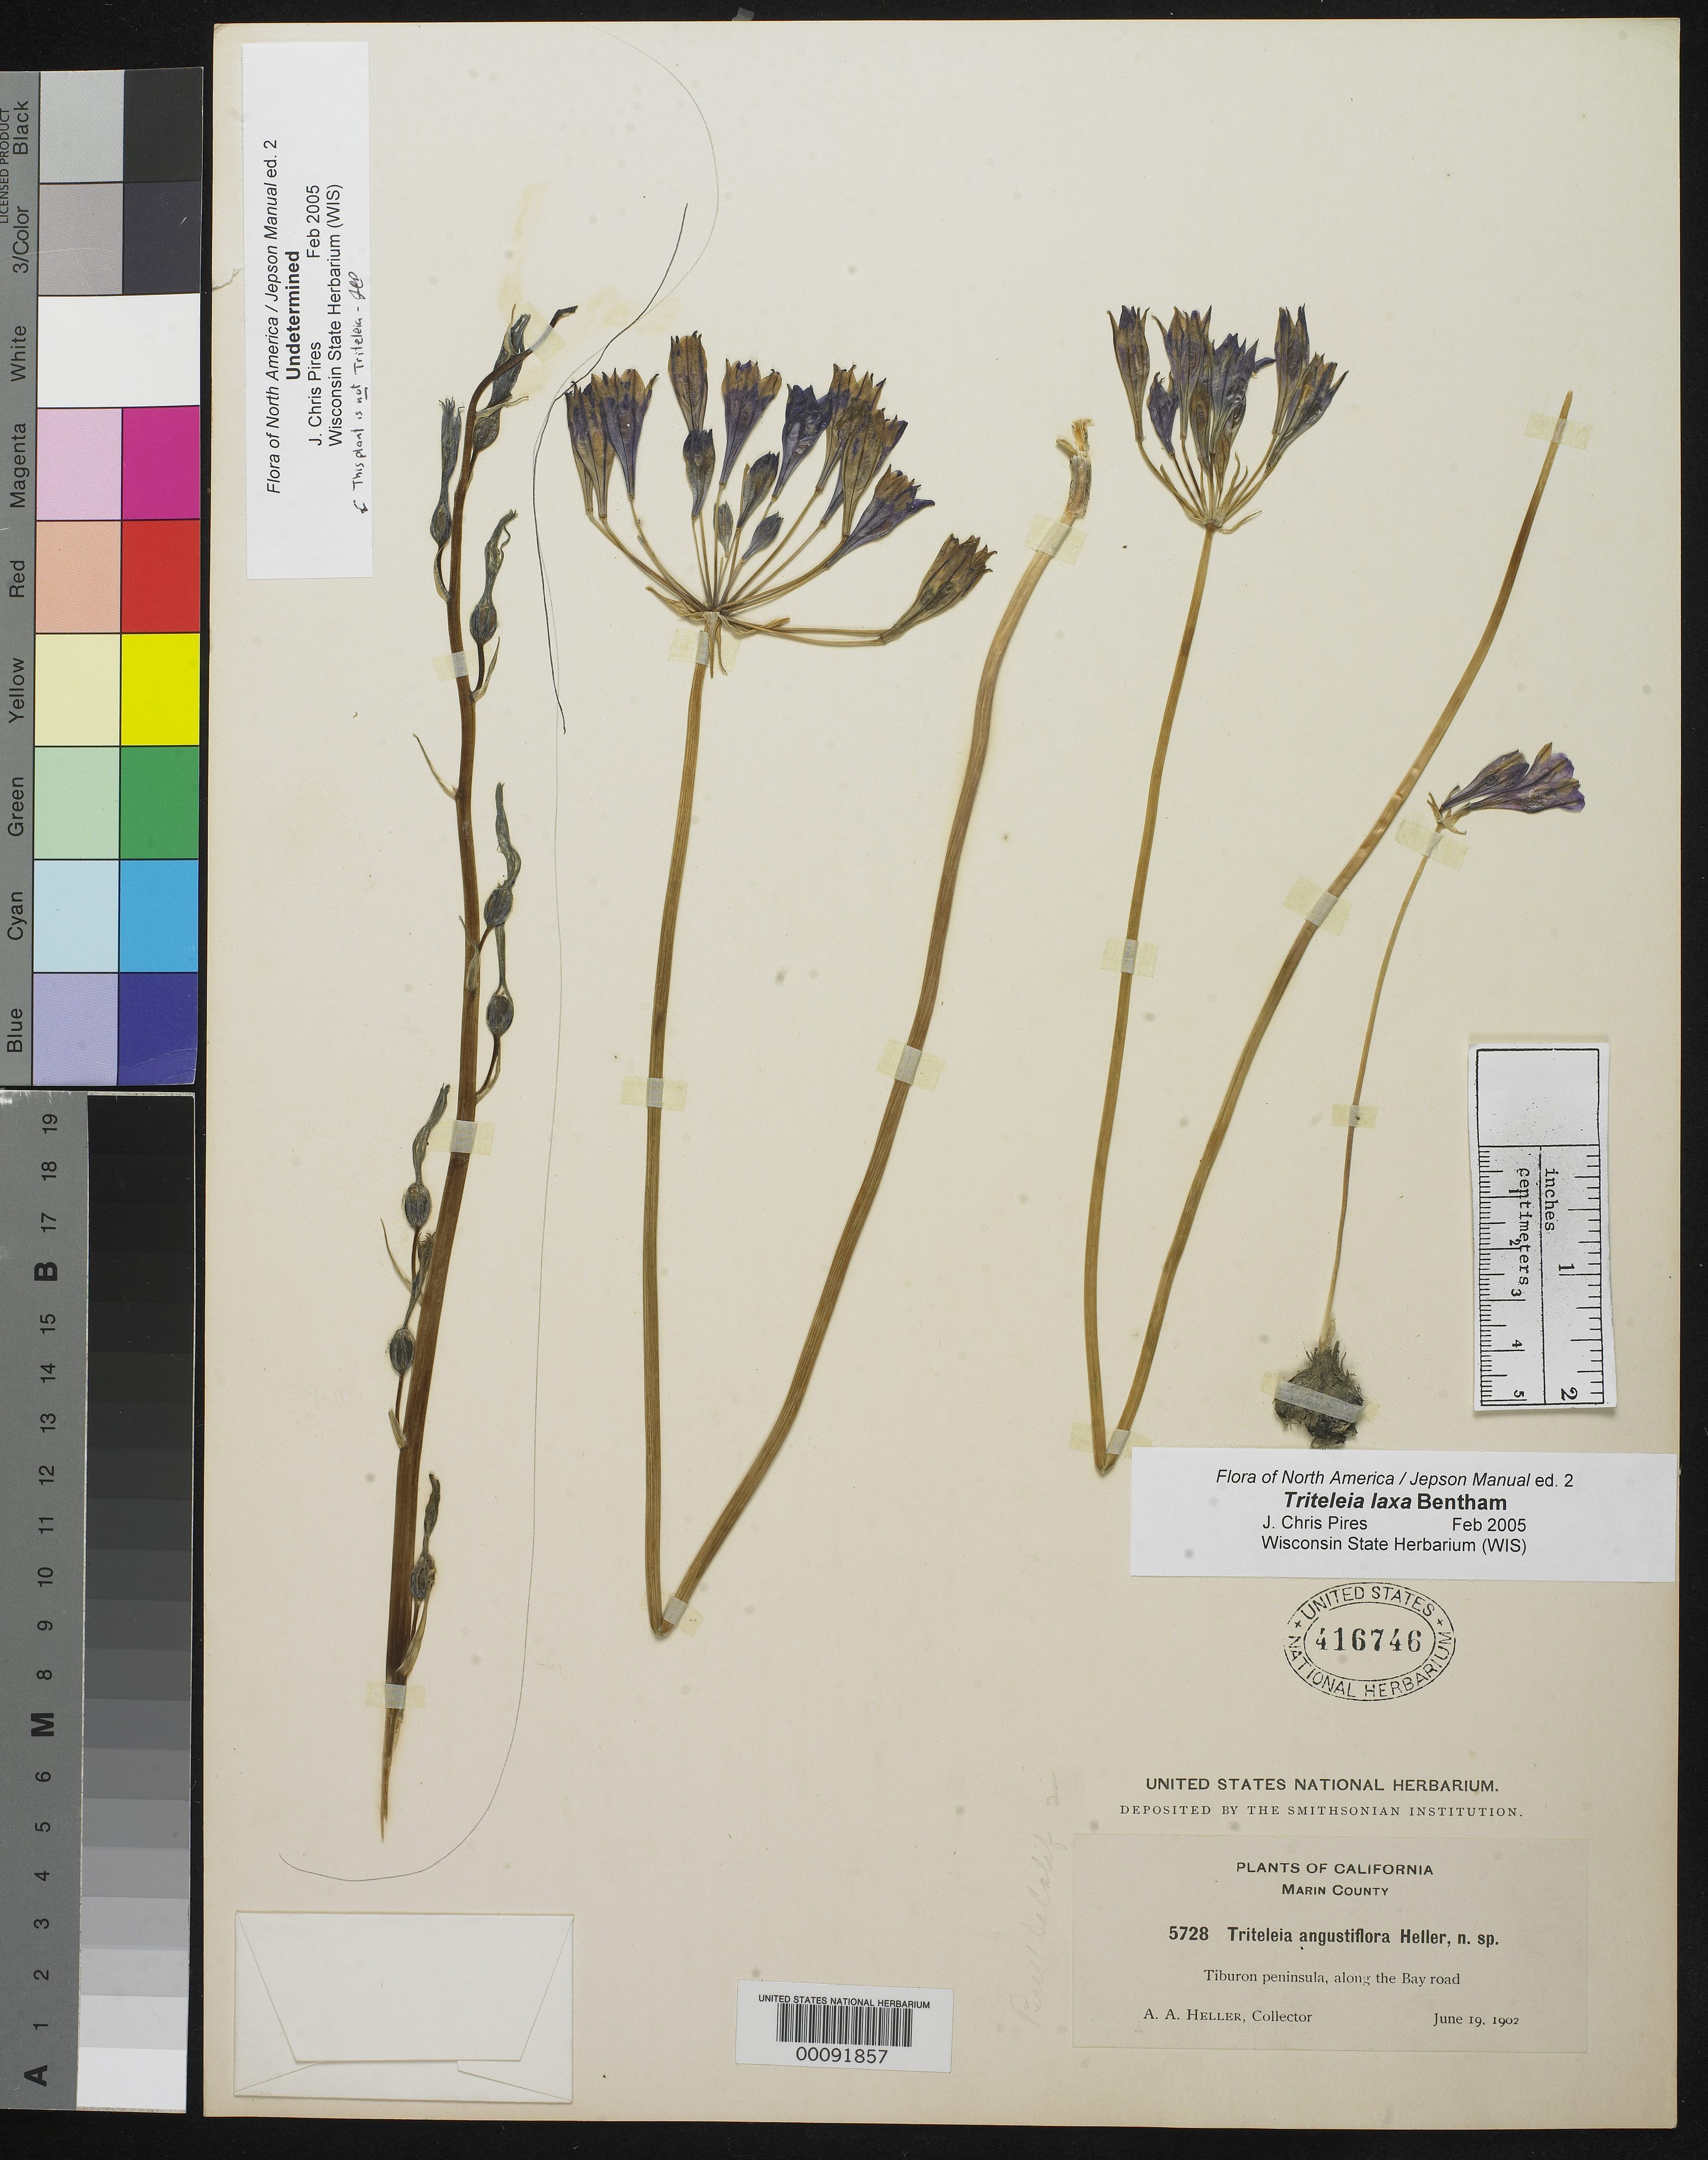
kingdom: Plantae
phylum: Tracheophyta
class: Liliopsida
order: Asparagales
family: Asparagaceae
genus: Triteleia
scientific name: Triteleia angustiflora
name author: A. Heller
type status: Isotype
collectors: A. A. Heller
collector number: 5728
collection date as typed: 19 Jun 1902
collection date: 1902-06-19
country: United States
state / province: California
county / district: Marin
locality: Tiburon Peninsula along bay road.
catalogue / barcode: US 416746